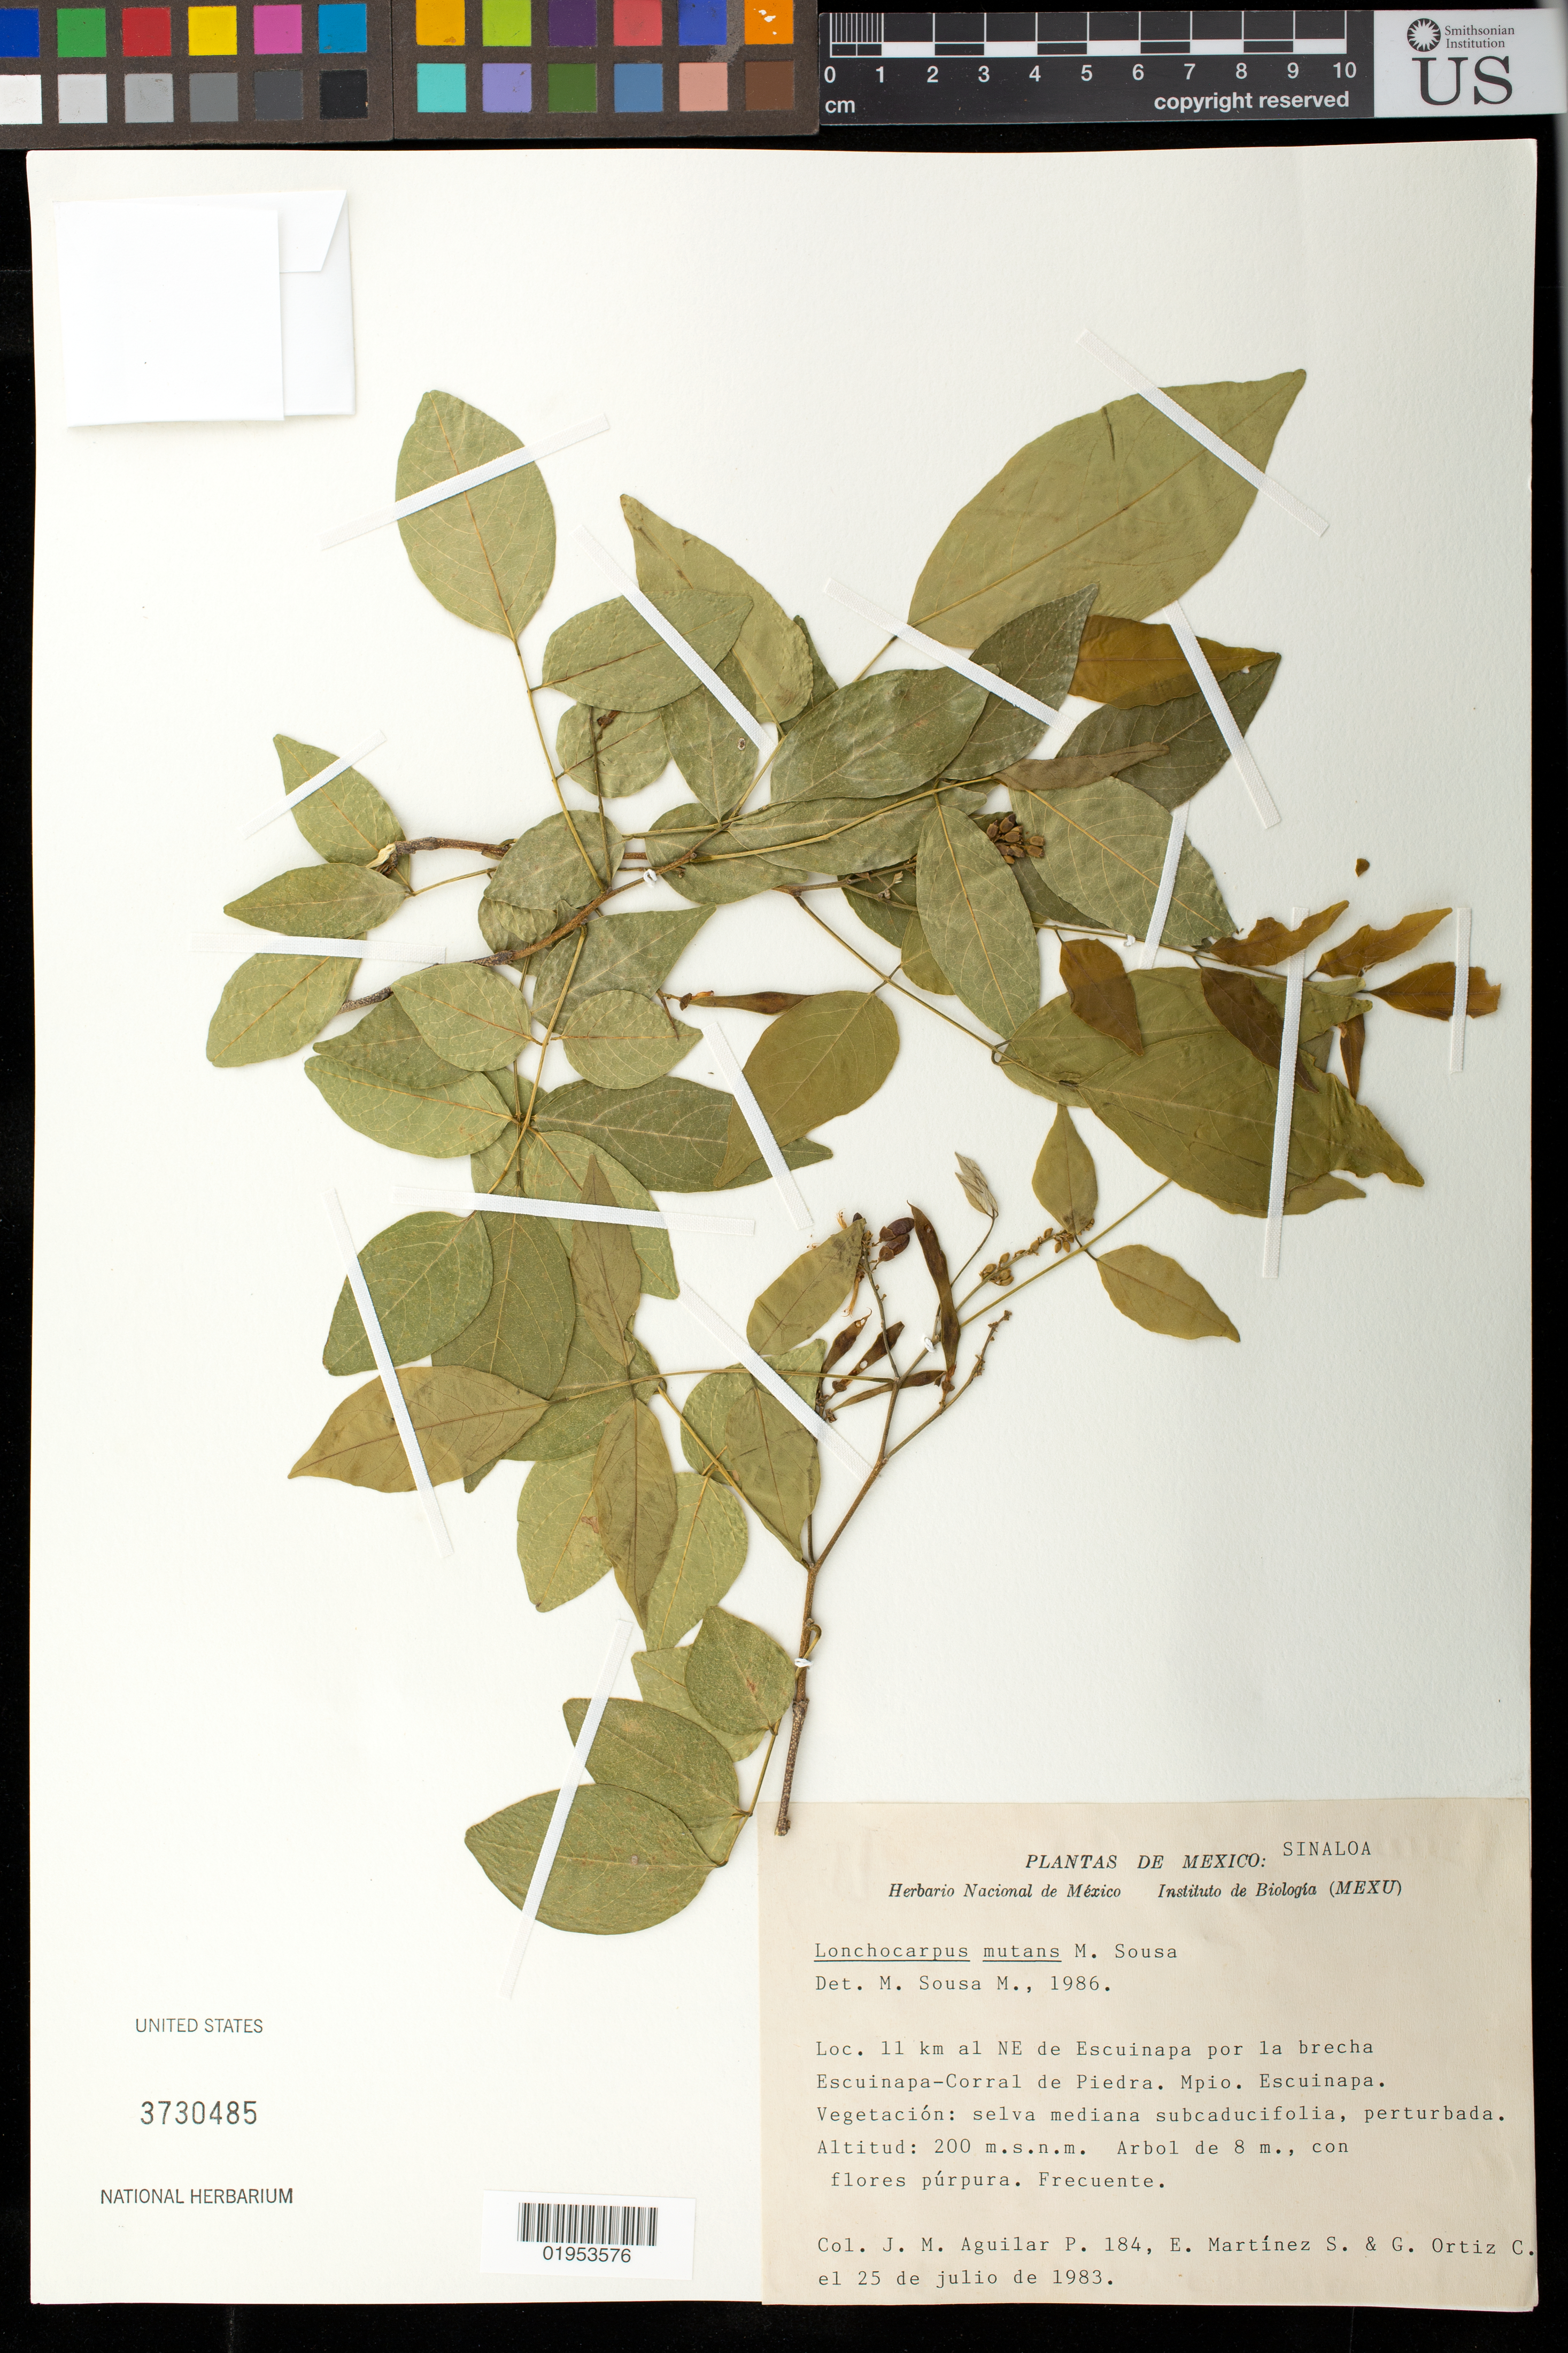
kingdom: Plantae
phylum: Tracheophyta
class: Magnoliopsida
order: Fabales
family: Fabaceae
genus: Lonchocarpus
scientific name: Lonchocarpus mutans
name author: M. Sousa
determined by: Sousa S., Mario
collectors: J. Aguilar, E. Martínez S. & Ortíz C., G.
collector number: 184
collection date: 1983-07-25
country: Mexico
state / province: Sinaloa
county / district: Escuinapa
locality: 11 km al NE de Escuinapa por la brecha Escuinapa-Corral de Piedra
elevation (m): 200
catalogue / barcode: US 3730485